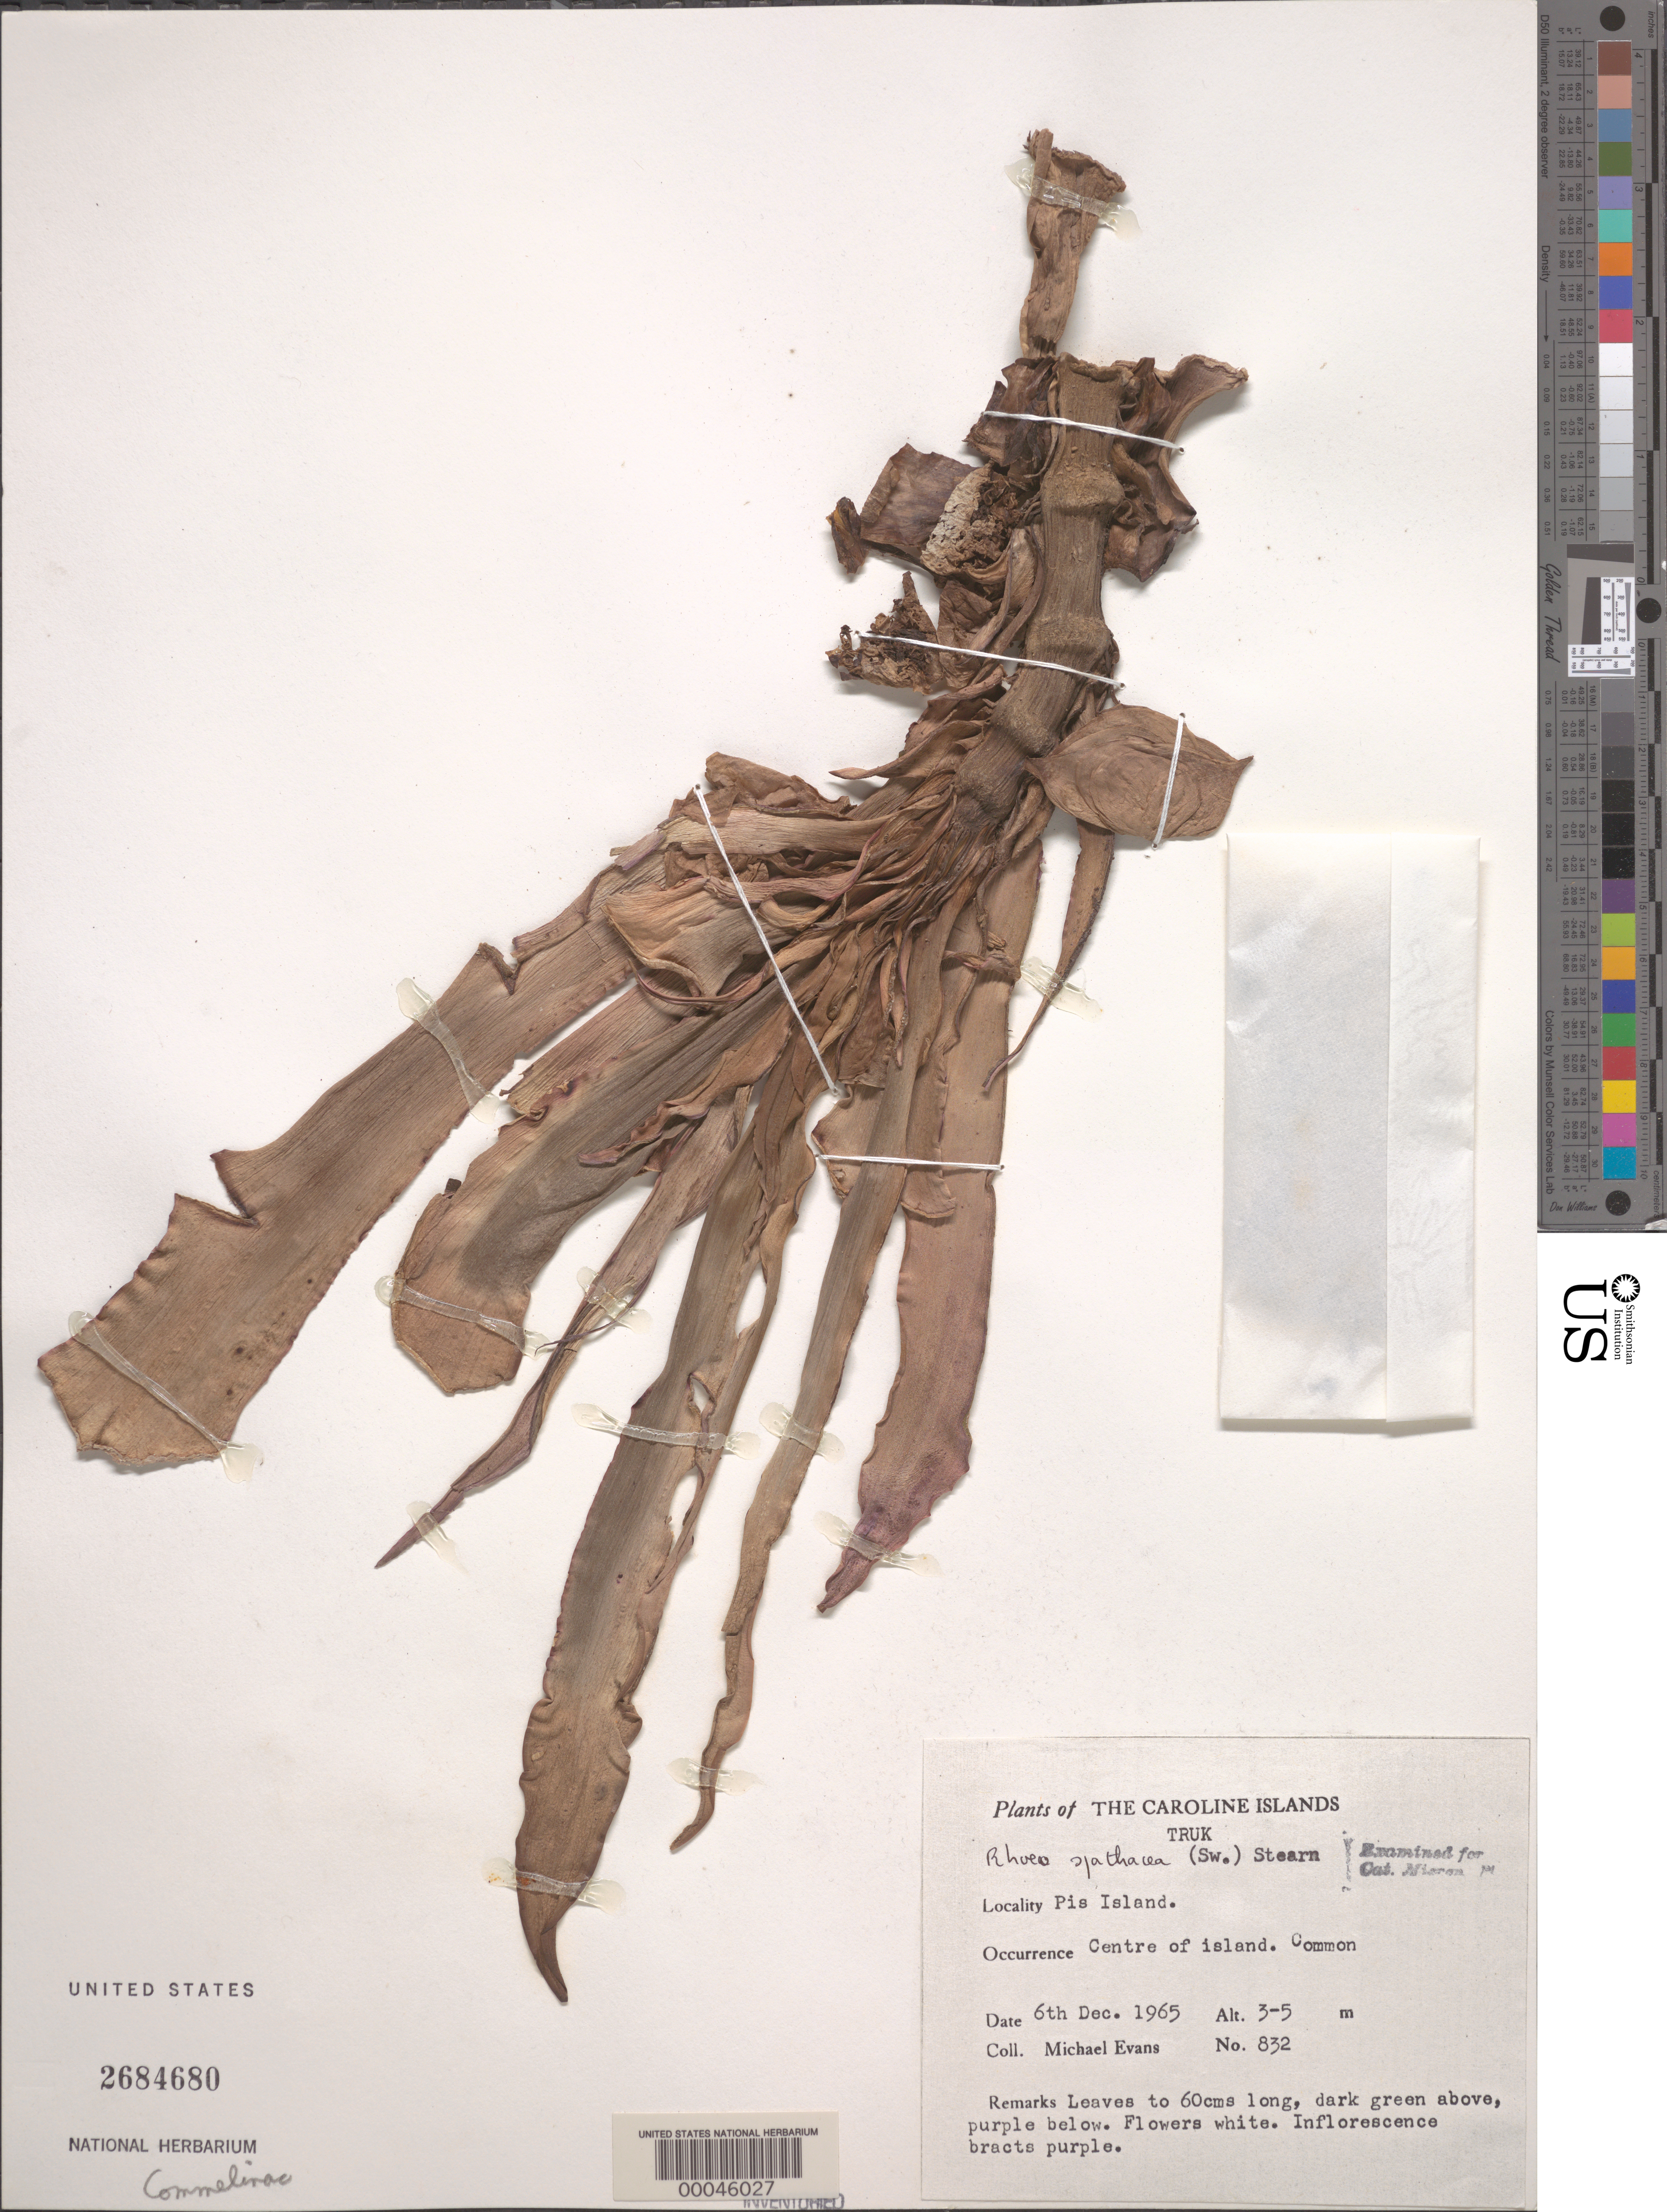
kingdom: Plantae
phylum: Tracheophyta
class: Liliopsida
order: Commelinales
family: Commelinaceae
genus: Tradescantia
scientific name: Tradescantia spathacea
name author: Sw.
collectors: M. Evans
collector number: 832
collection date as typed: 06 Dec 1965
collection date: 1965-12-06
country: Micronesia, Federated States of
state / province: Truk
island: Losap Atoll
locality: Pis Islet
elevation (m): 3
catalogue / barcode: US 2684680